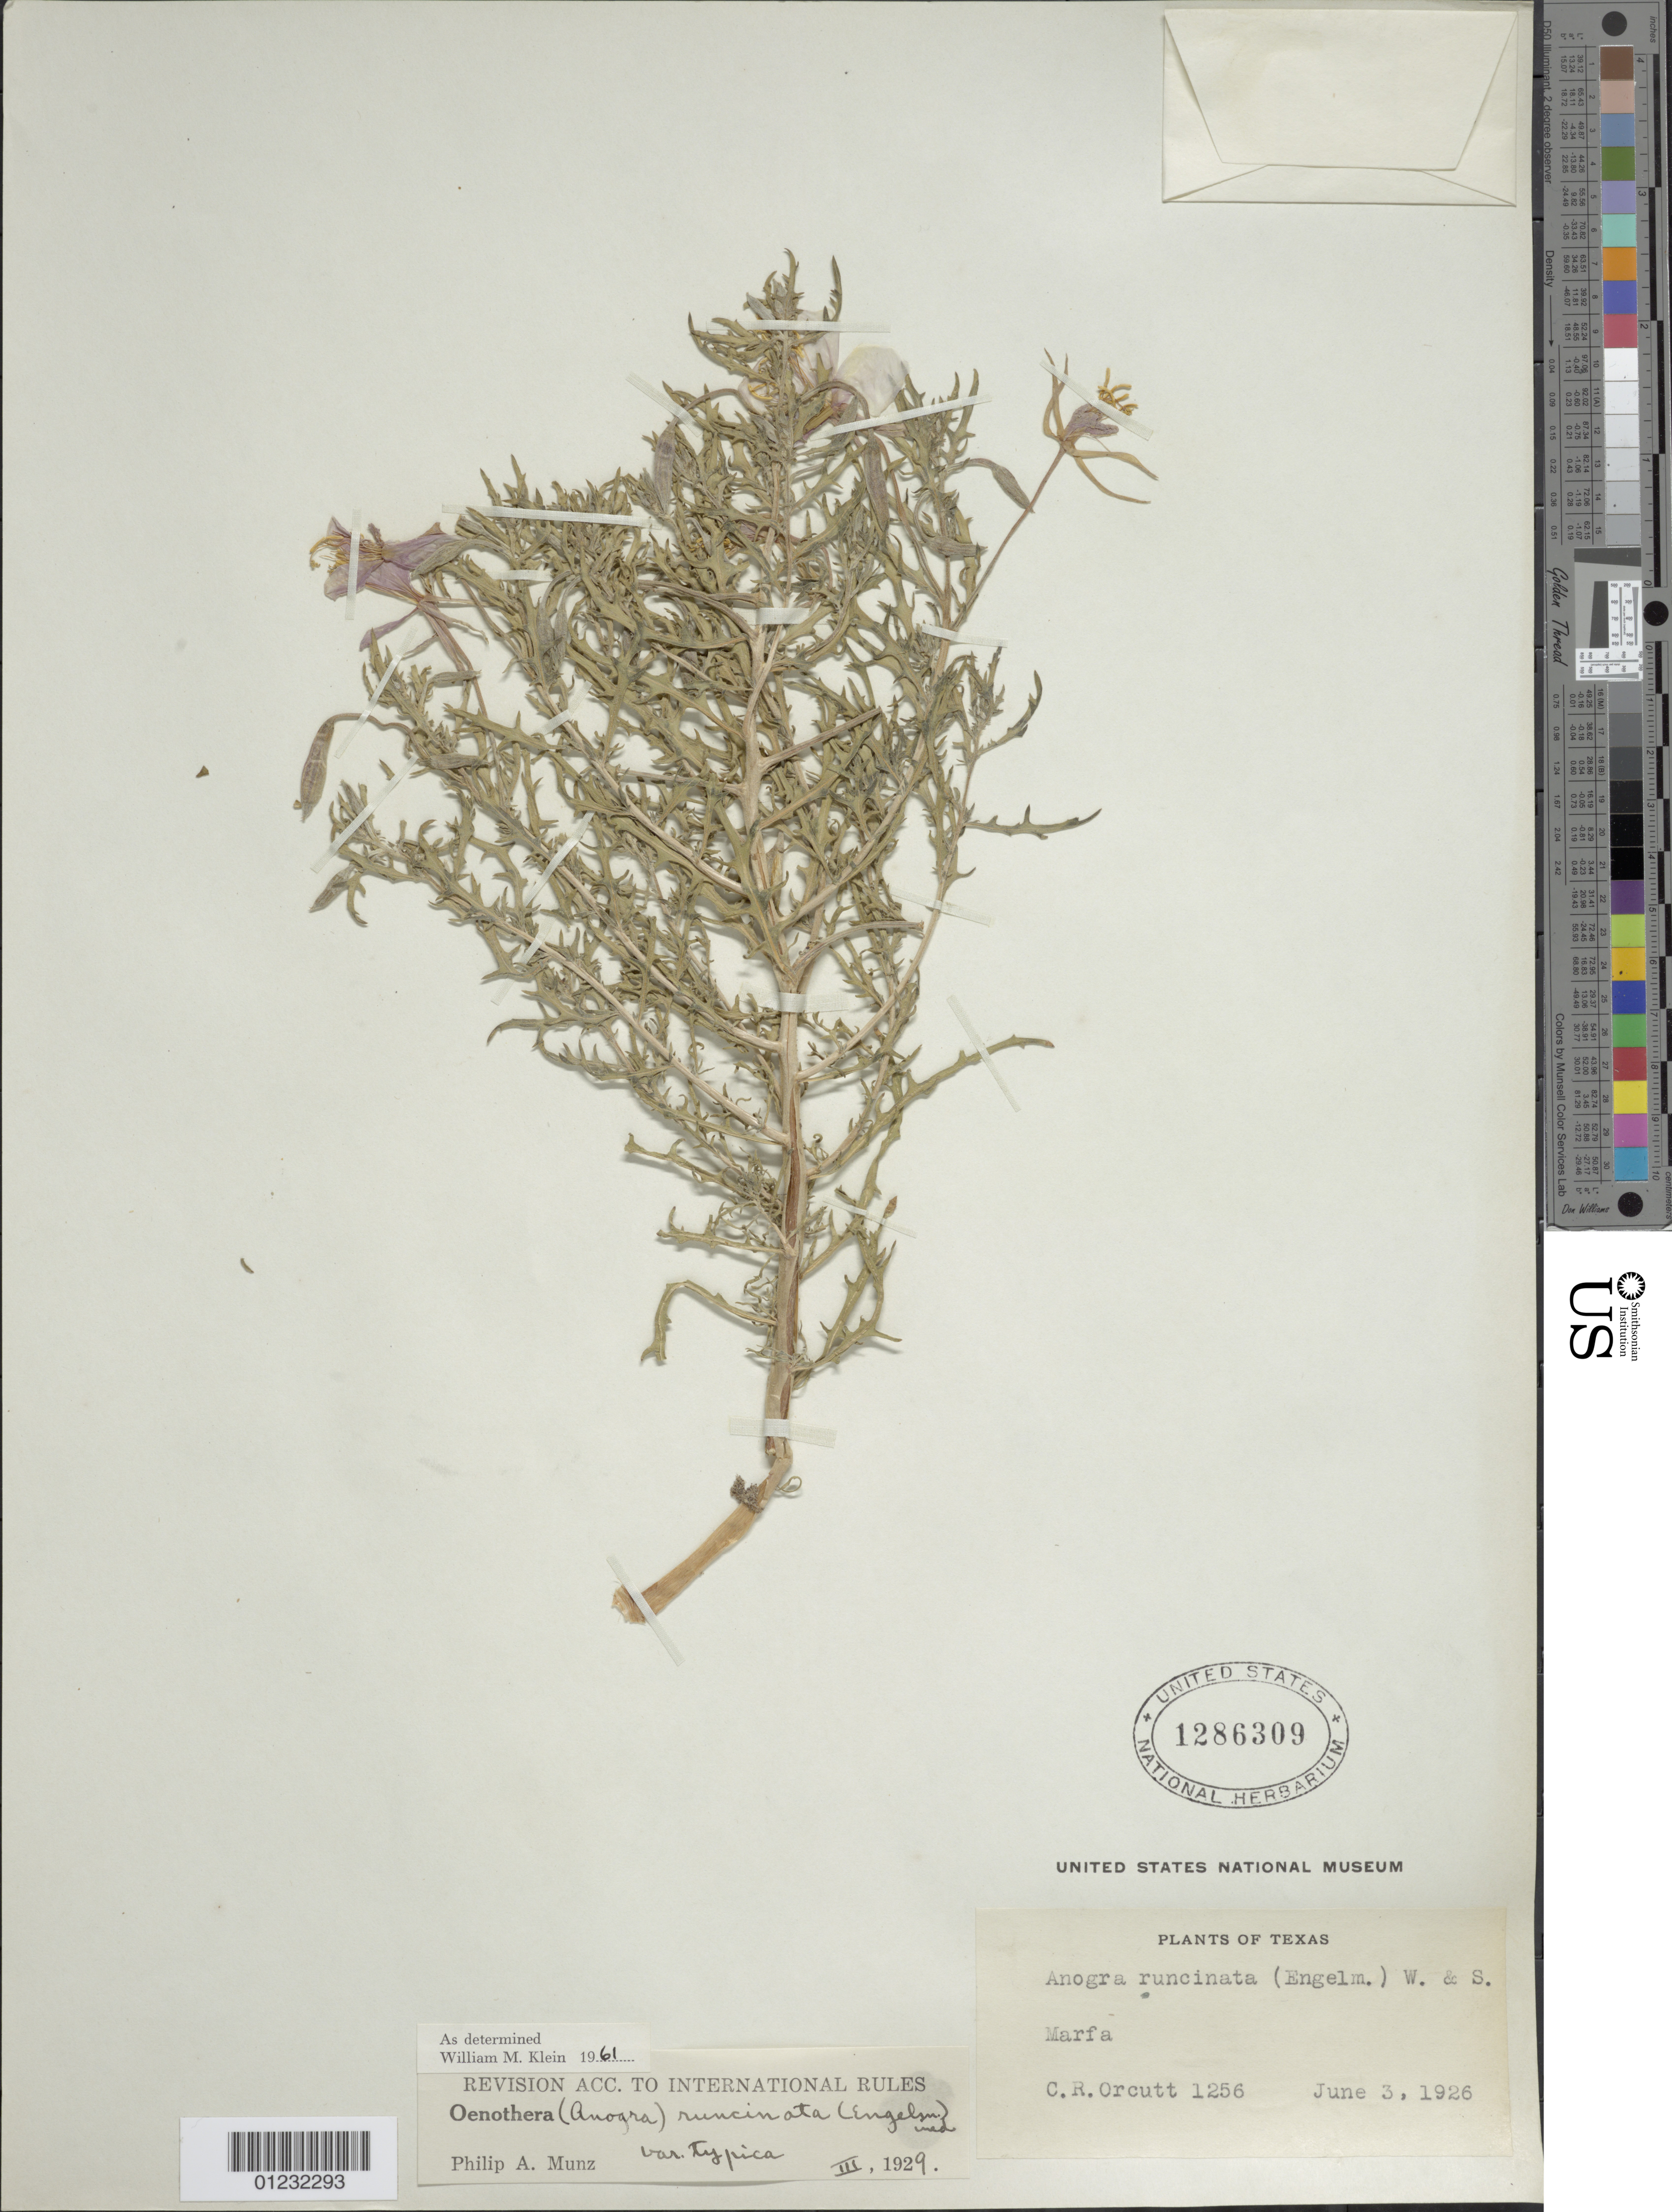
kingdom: Plantae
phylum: Tracheophyta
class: Magnoliopsida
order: Myrtales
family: Onagraceae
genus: Oenothera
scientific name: Oenothera pallida subsp. runcinata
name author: (Engelm.) Munz & W.M. Klein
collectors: C. R. Orcutt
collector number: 1256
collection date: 1926-06-03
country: United States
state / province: Texas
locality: Marfa.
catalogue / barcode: US 1286309